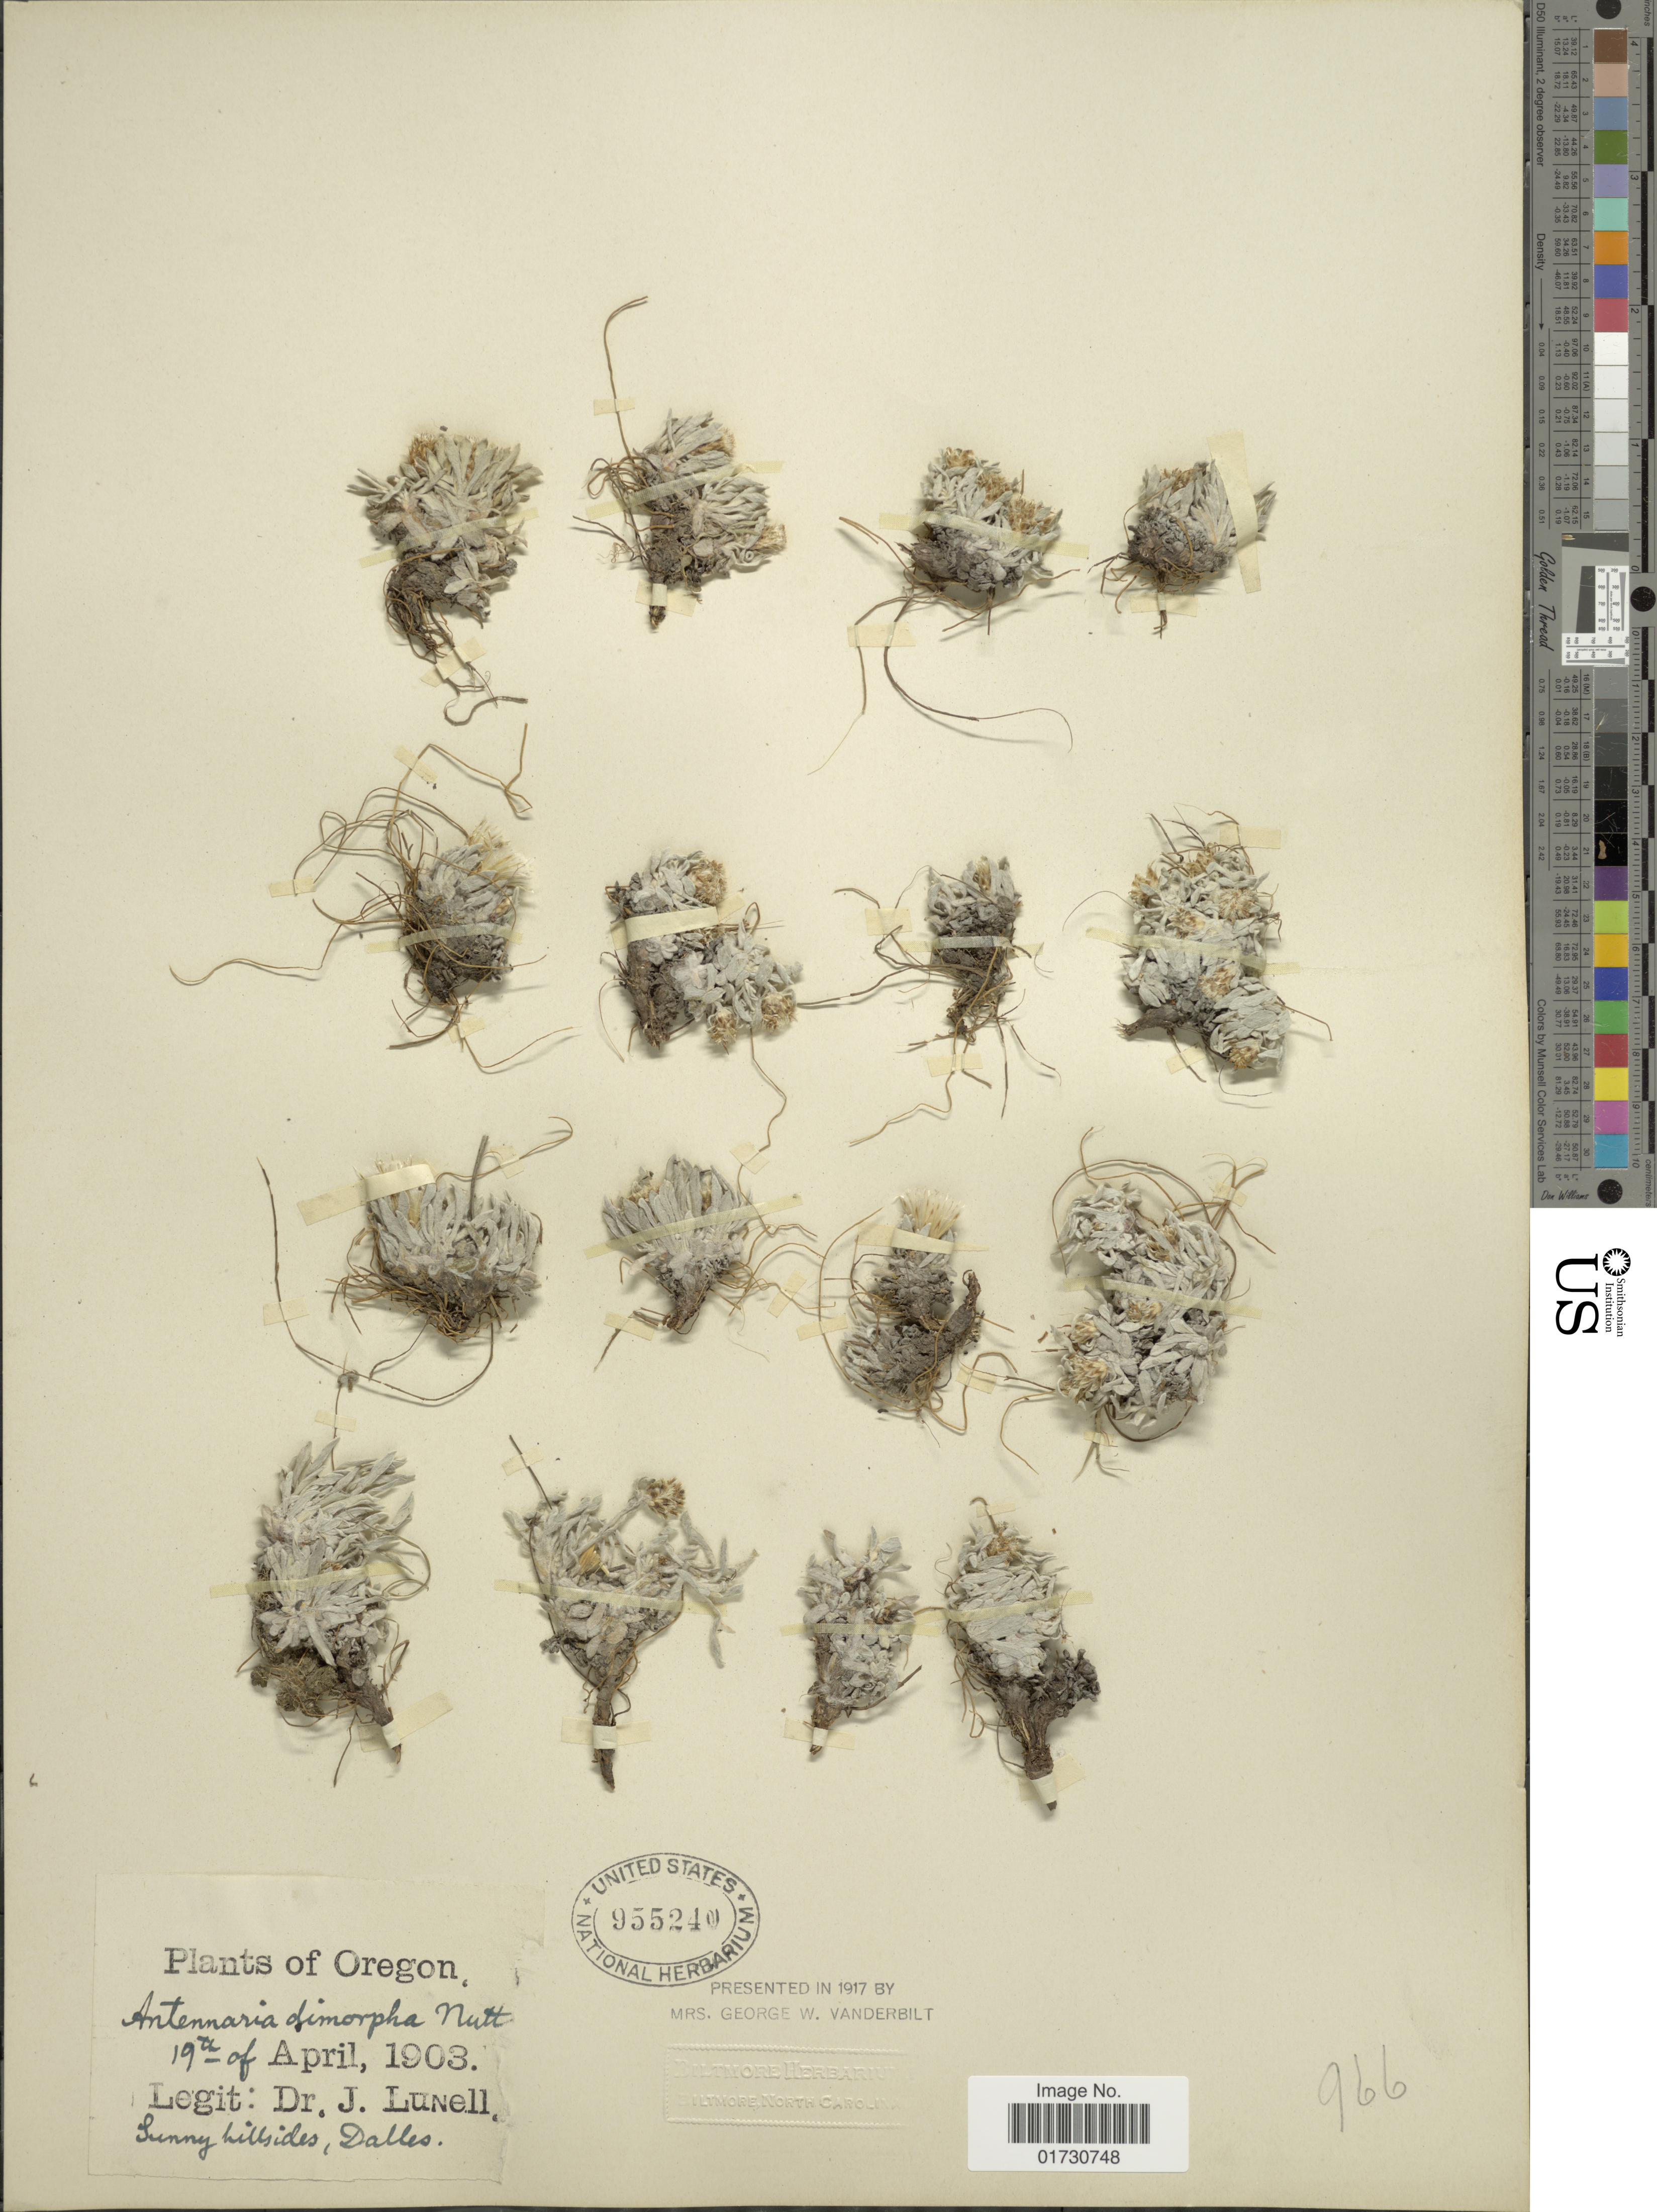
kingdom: Plantae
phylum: Tracheophyta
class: Magnoliopsida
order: Asterales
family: Asteraceae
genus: Antennaria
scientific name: Antennaria dimorpha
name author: (Nutt.) Torr. & A. Gray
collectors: J. Lunell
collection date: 1903-04-19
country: United States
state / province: Oregon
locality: Sunny hillsides, Dalles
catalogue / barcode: US 955240